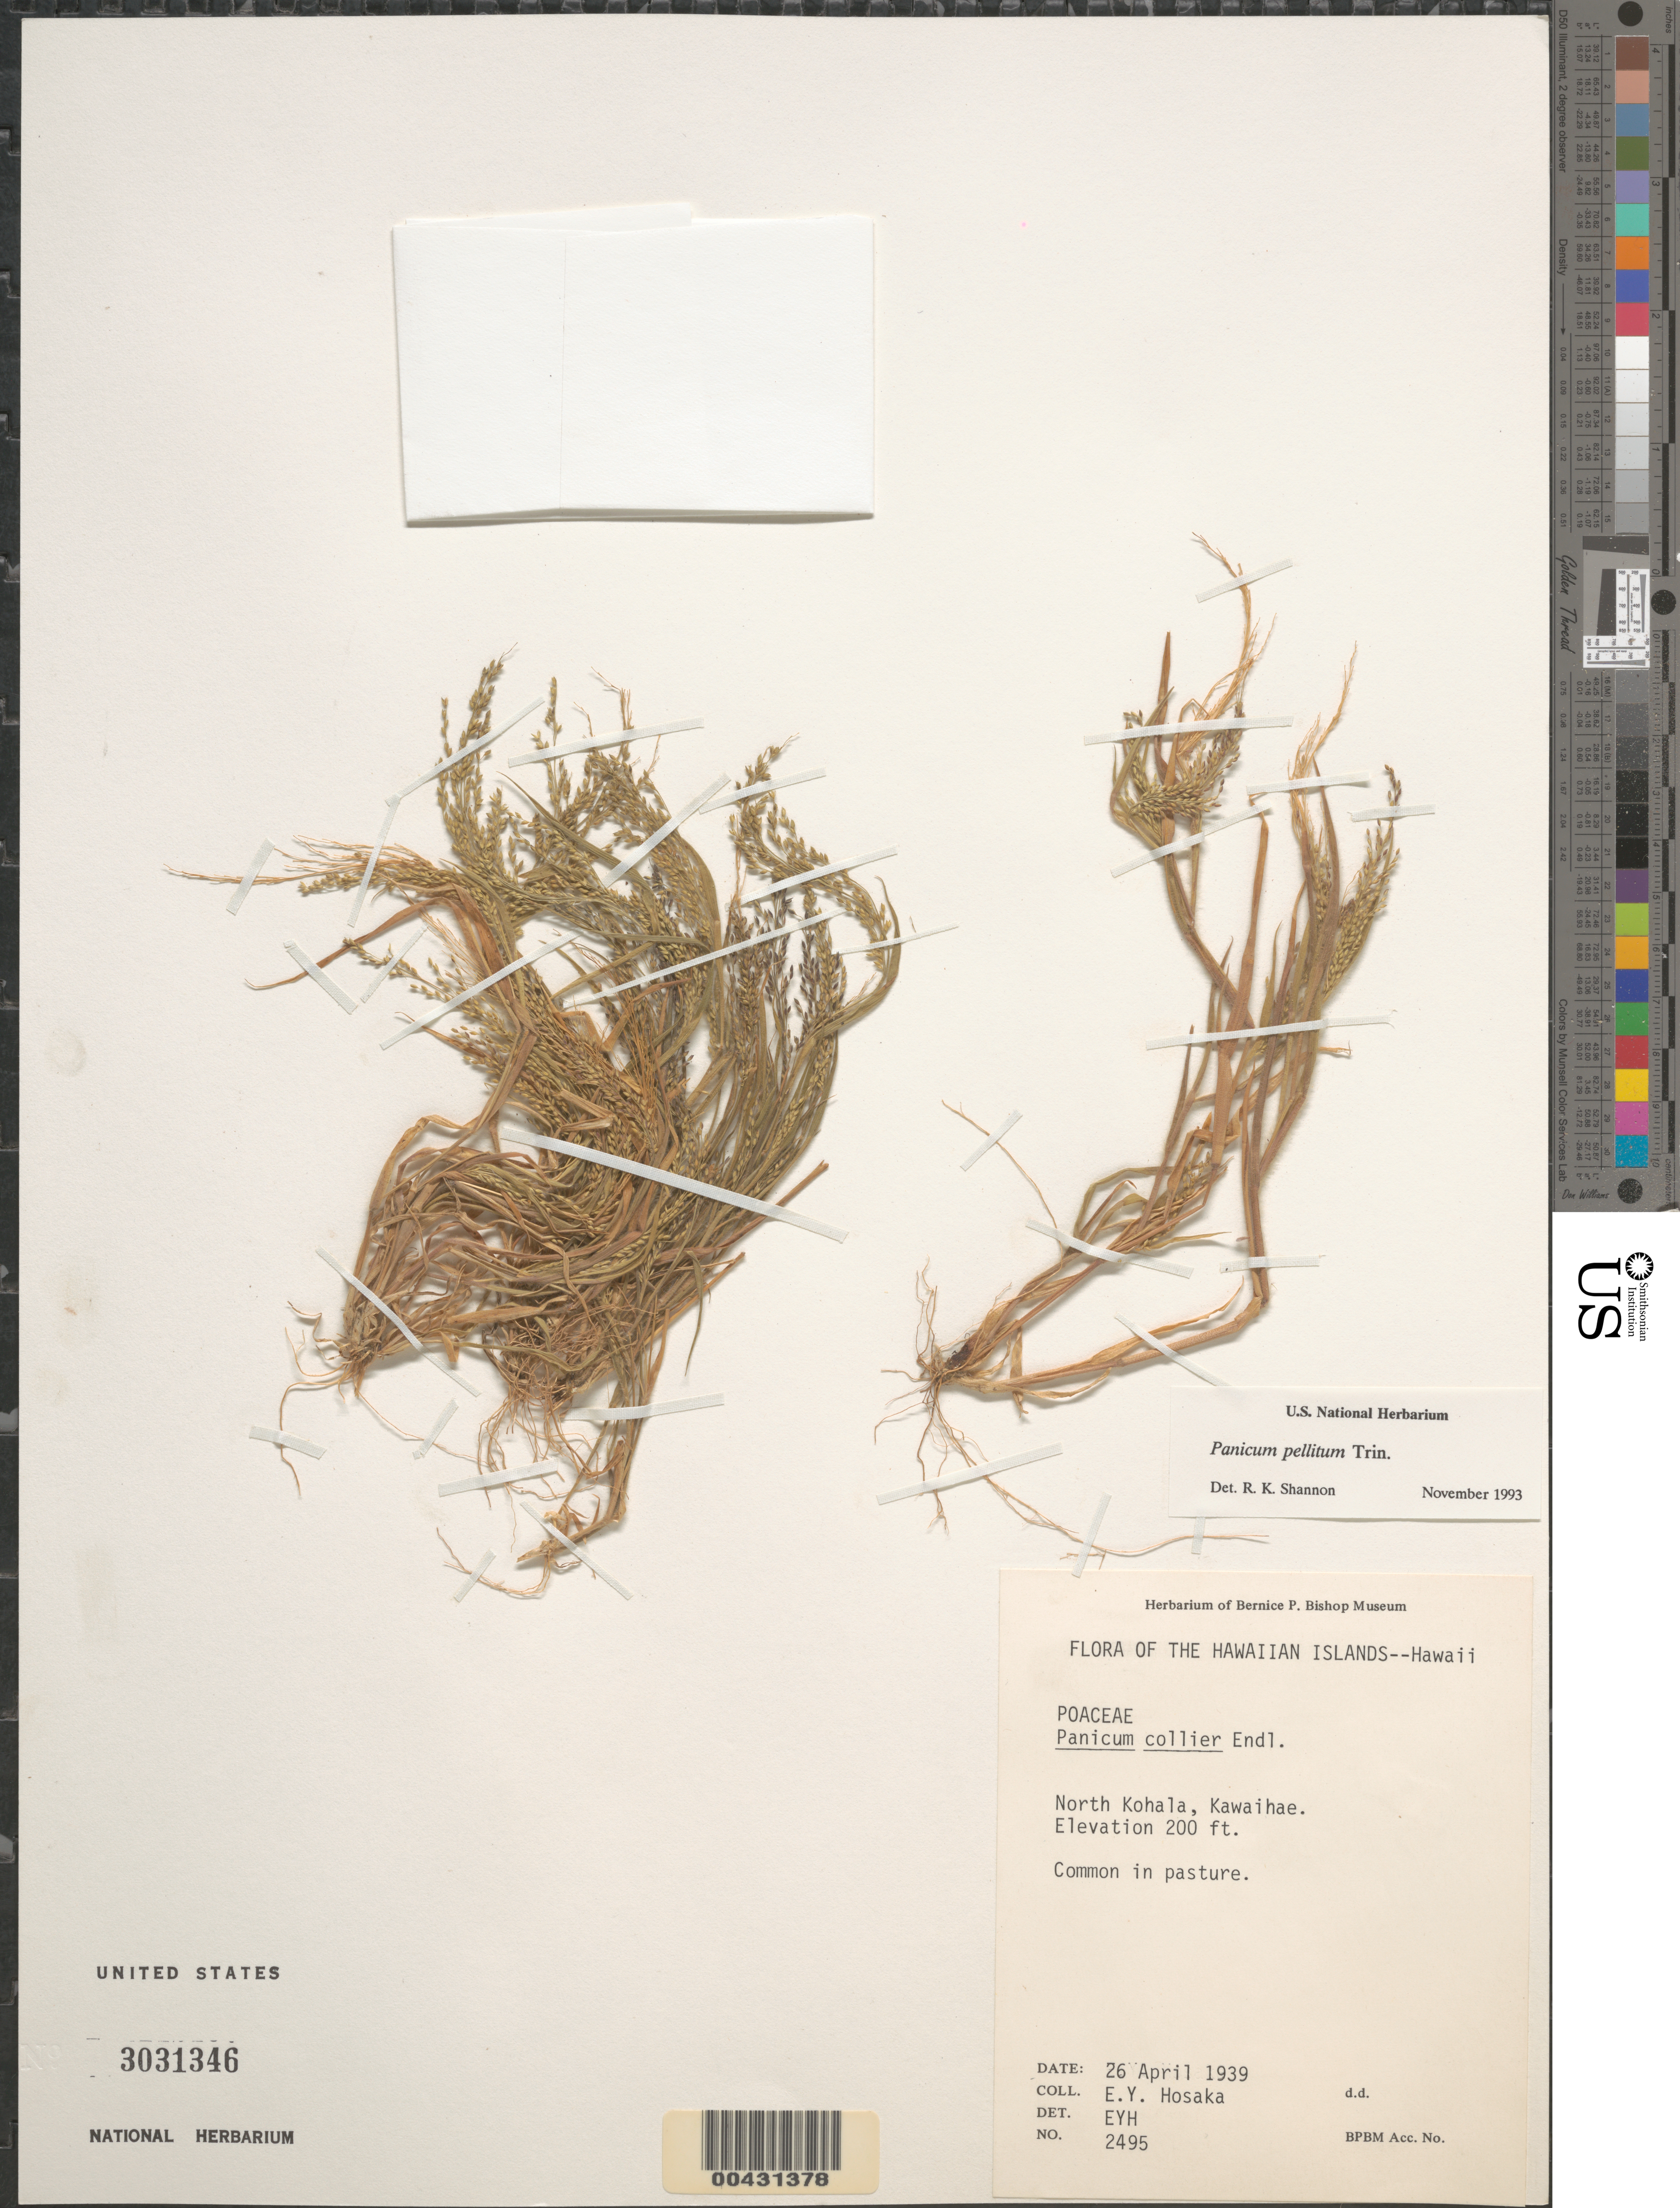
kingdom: Plantae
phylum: Tracheophyta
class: Liliopsida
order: Poales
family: Poaceae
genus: Panicum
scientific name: Panicum pellitum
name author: Trin.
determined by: Shannon, R. K., (UNITED STATES)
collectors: E. Y. Hosaka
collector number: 2495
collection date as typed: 26 Apr 1939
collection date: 1939-04-26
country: United States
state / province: Hawaii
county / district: Hawaii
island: Hawaii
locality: N Kohala, Kawaihae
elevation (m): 61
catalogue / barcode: US 3031346